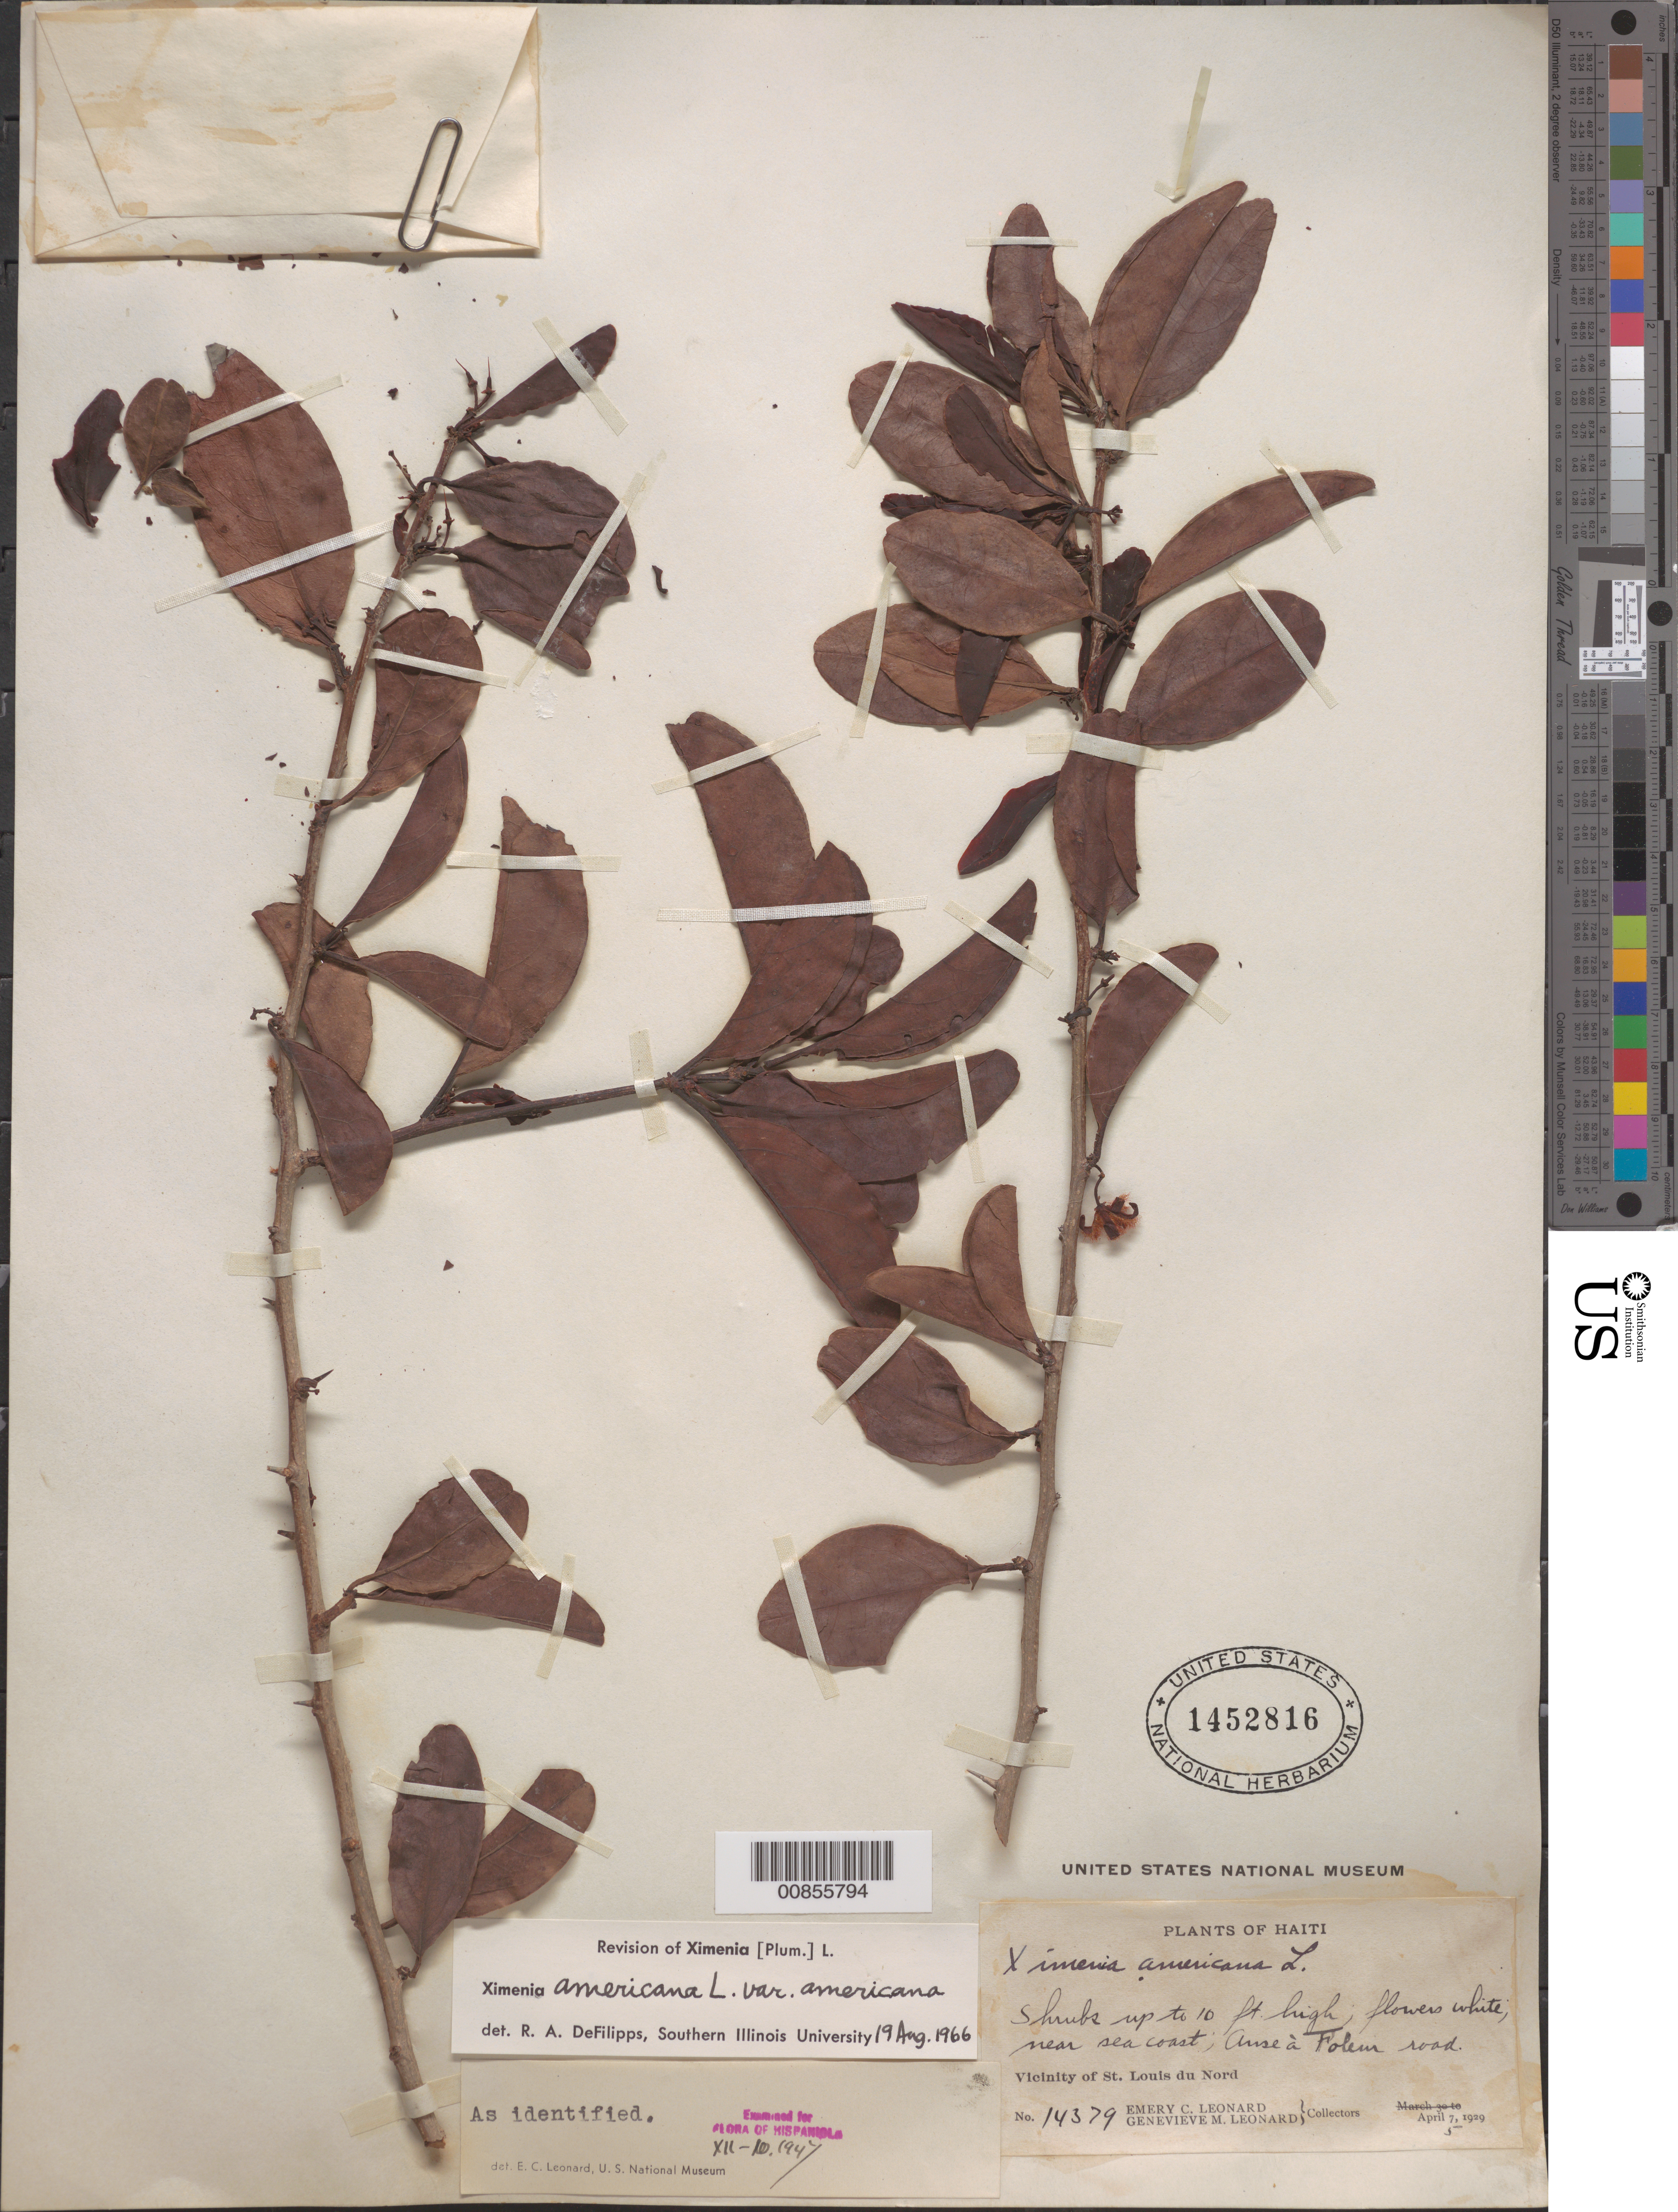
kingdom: Plantae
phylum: Tracheophyta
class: Magnoliopsida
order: Santalales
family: Ximeniaceae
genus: Ximenia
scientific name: Ximenia americana var. americana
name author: L.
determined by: DeFilipps, R. A.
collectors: E. C. Leonard & G. M. Leonard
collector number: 14379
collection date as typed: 05 Apr 1929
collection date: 1929-04-05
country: Haiti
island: Hispaniola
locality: Vicinity of St. Louis du Nord. Near sea coast; Anse à Foleur road.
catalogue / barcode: US 1452816